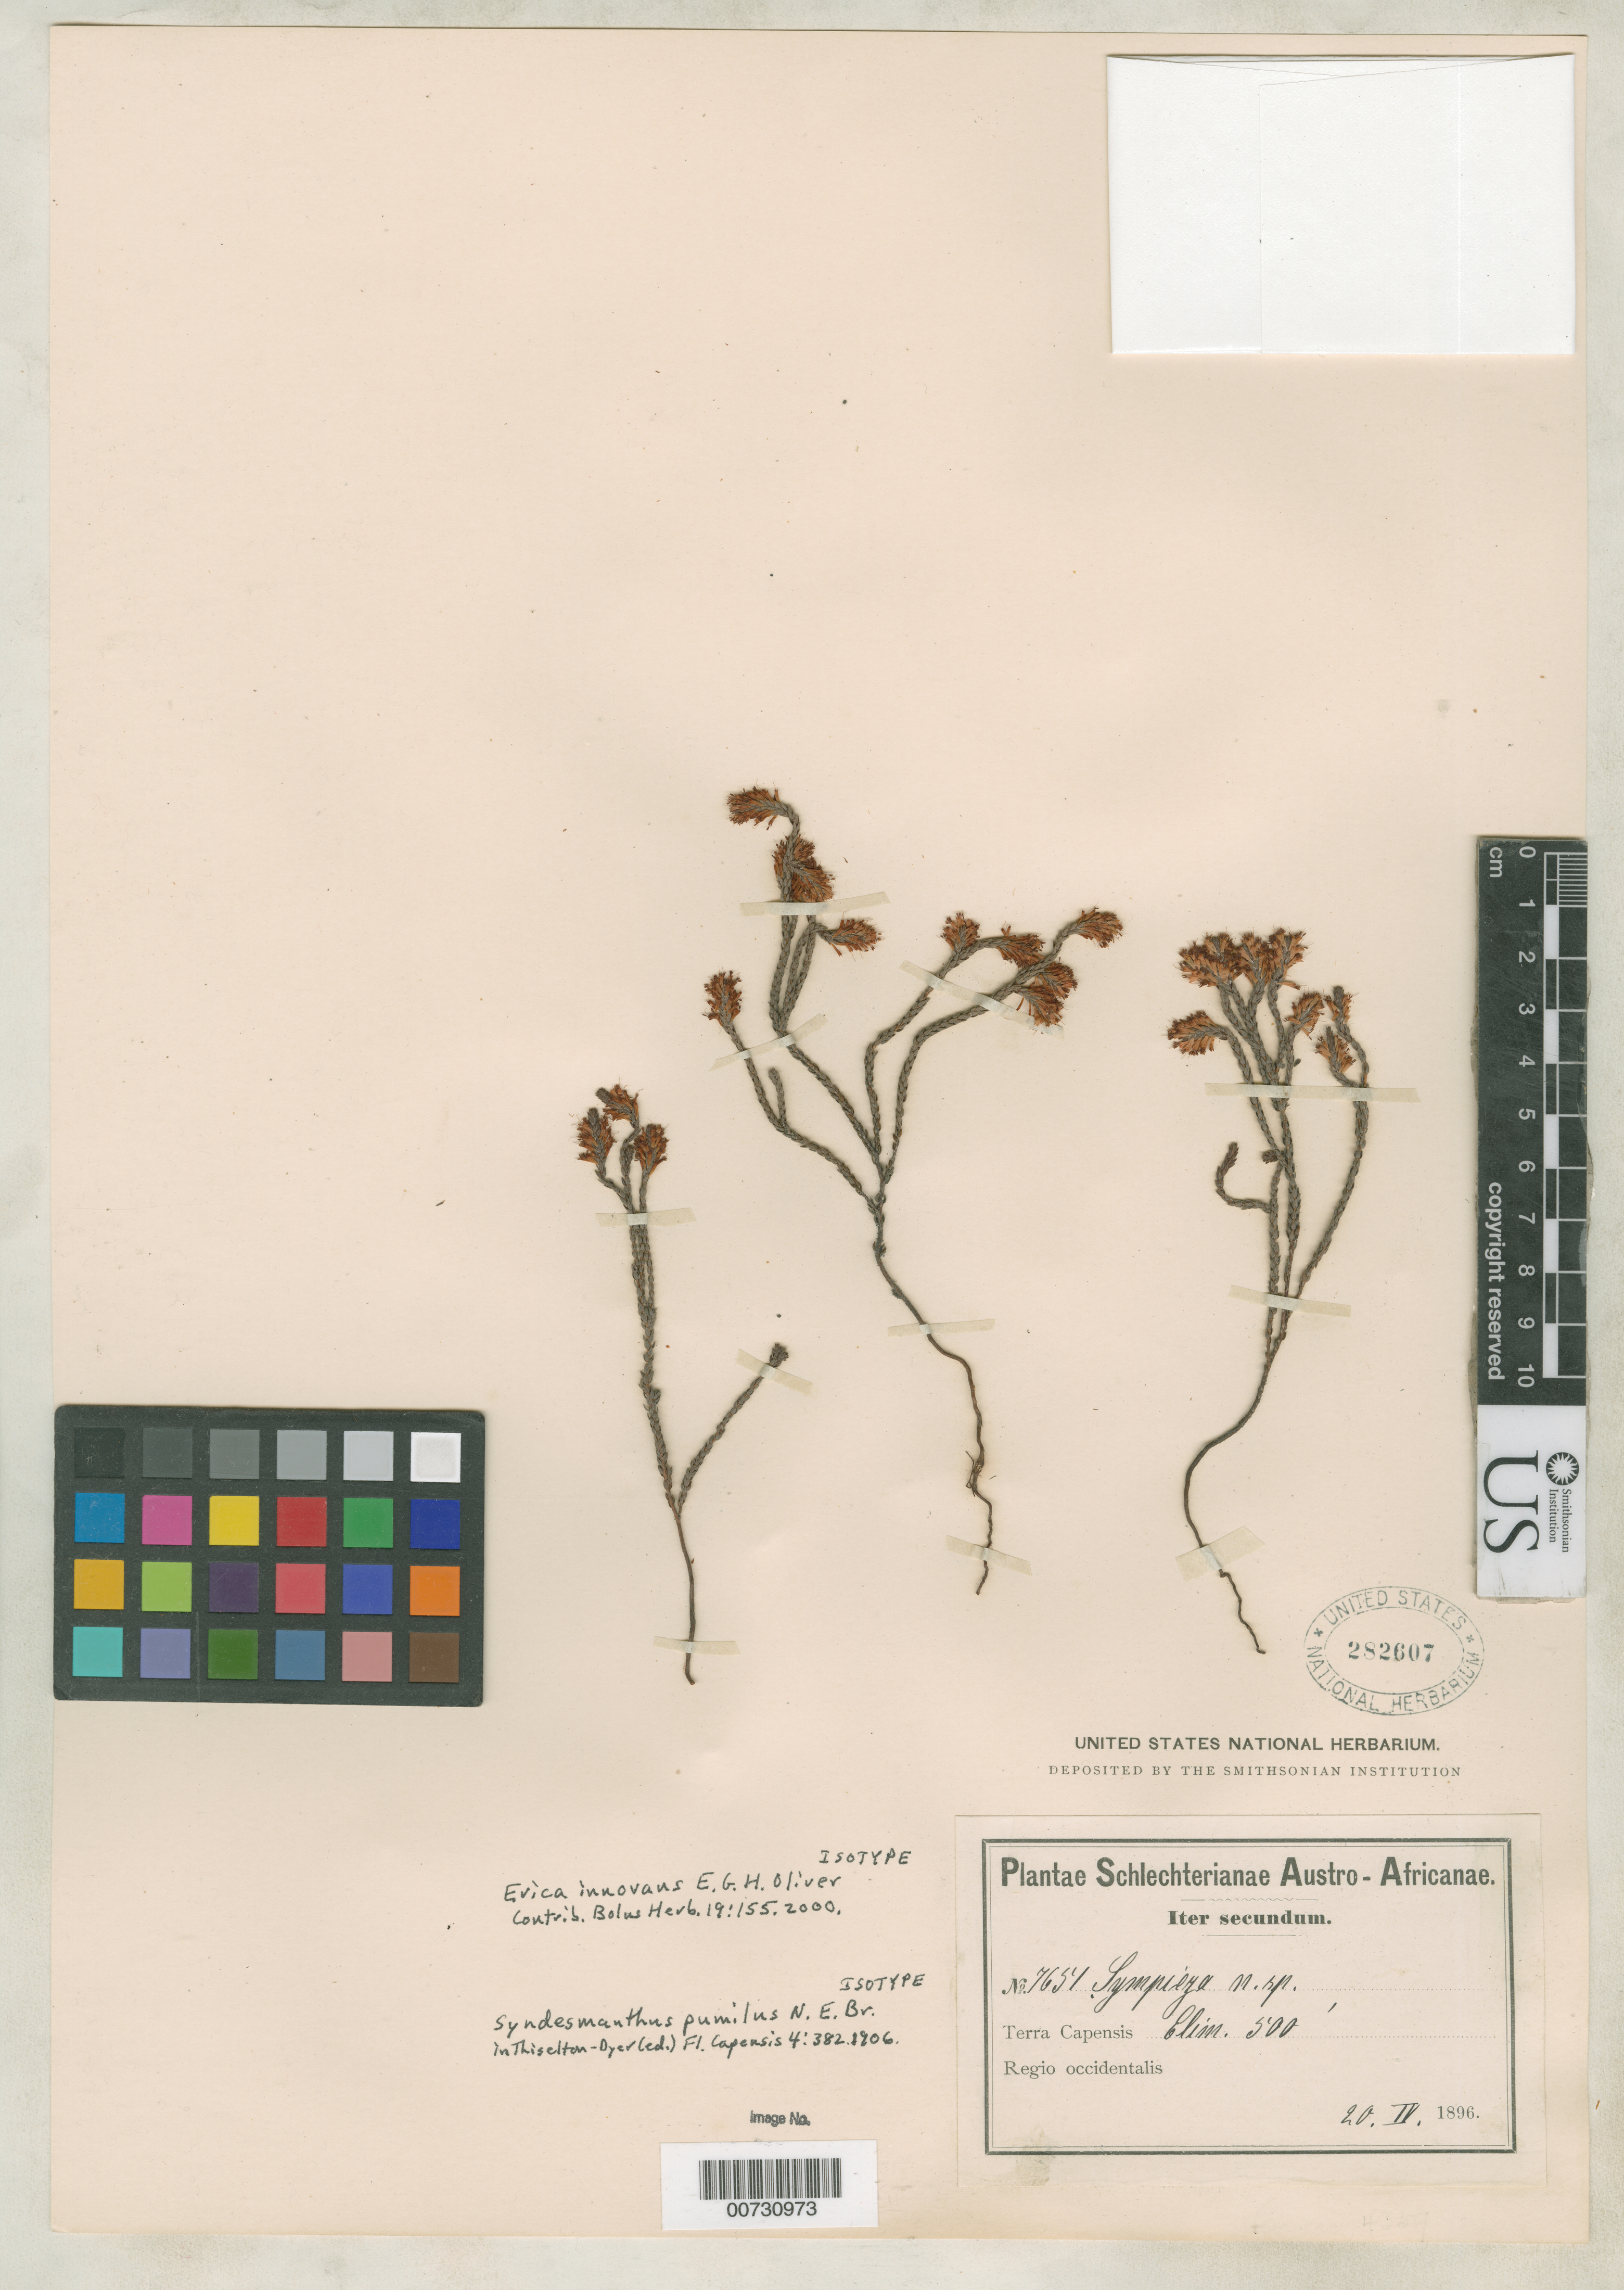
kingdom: Plantae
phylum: Tracheophyta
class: Magnoliopsida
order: Ericales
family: Ericaceae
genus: Syndesmanthus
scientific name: Syndesmanthus pumilus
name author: N.E. Br. in Dyer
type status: Isotype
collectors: F. R. R. Schlechter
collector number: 7651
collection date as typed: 20 Apr 1896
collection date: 1896-04-20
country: South Africa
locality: Terra Capensis, Elim.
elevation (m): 152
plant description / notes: Collection (but not US sheet) cited 2000 by E.G.H. Oliver, Contr. Bolus Herb. 19.; Also an isotype of Erica innovans E.G.H. Oliver.; Based on Syndesmanthus pumilus N.E. Brown 1906 (non Erica pumila Andr. 1809).; Also an isotype of Syndesmanthus pumilus N.E. Brown.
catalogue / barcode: US 282607